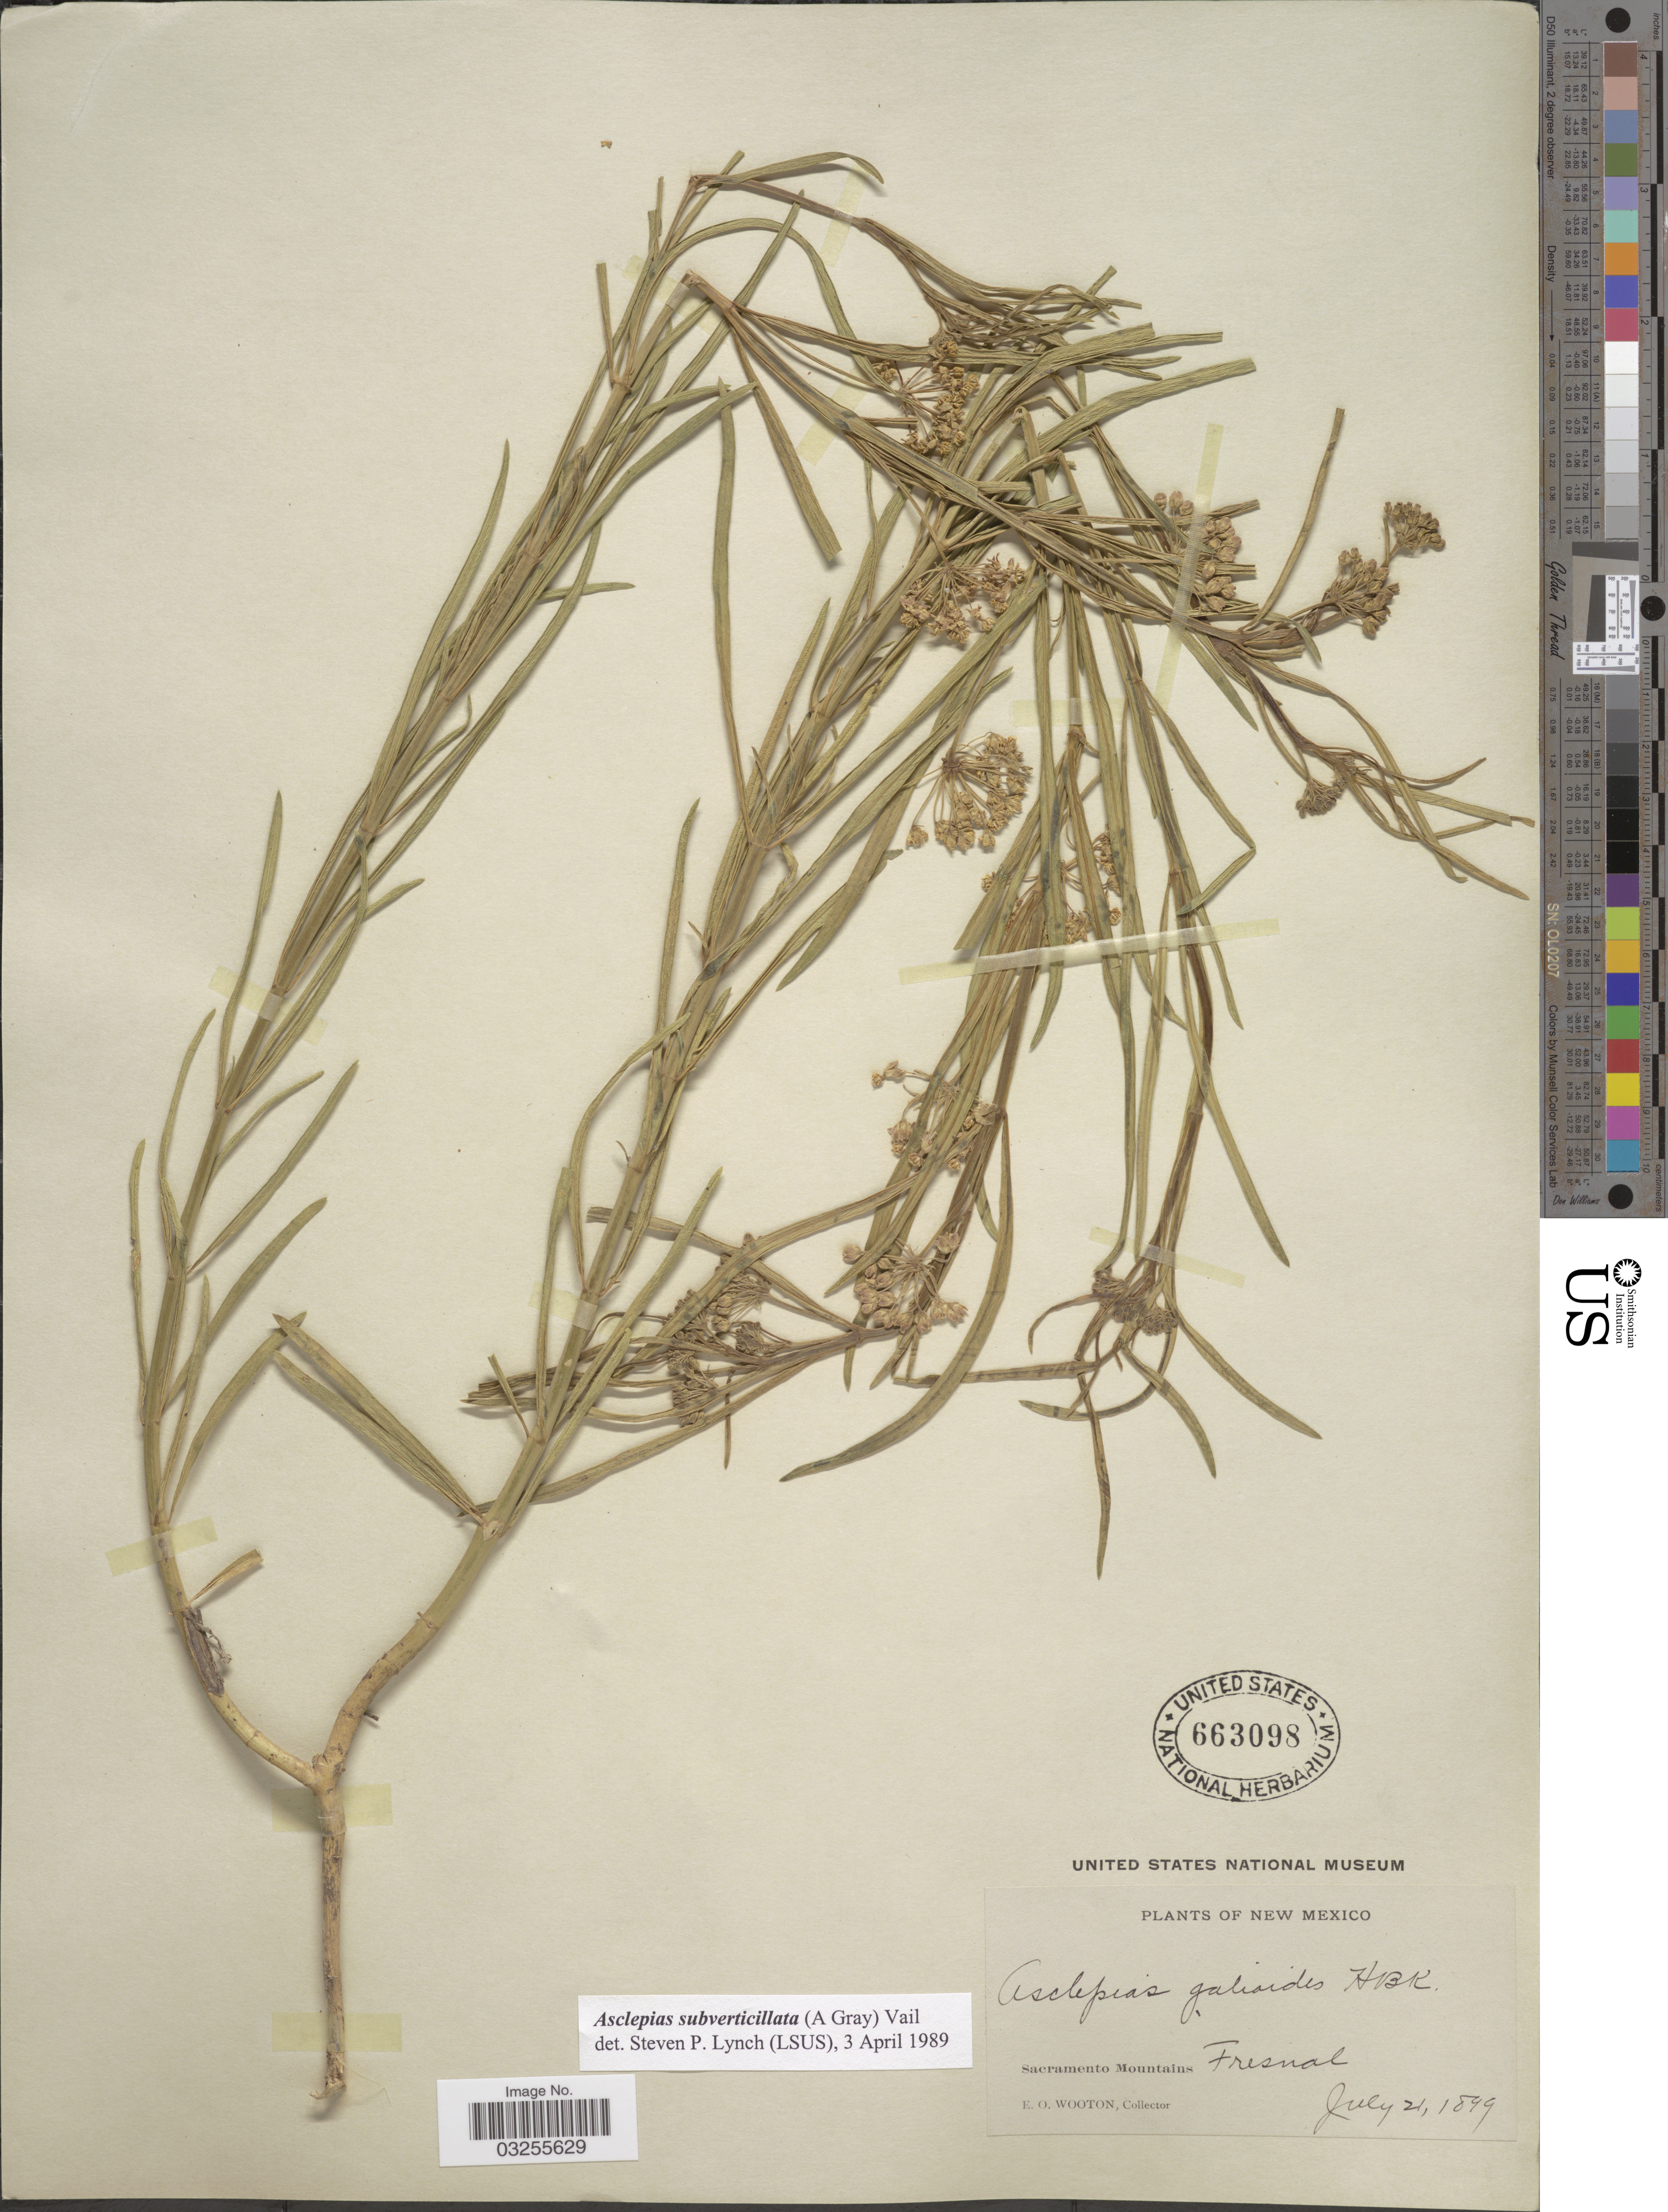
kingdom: Plantae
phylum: Tracheophyta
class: Magnoliopsida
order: Gentianales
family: Apocynaceae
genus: Asclepias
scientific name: Asclepias subverticillata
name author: (A. Gray) Vail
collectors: E. O. Wooton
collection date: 1899-07-21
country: United States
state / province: New Mexico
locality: Sacramento Mountains, Fresnal.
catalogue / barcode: US 663098